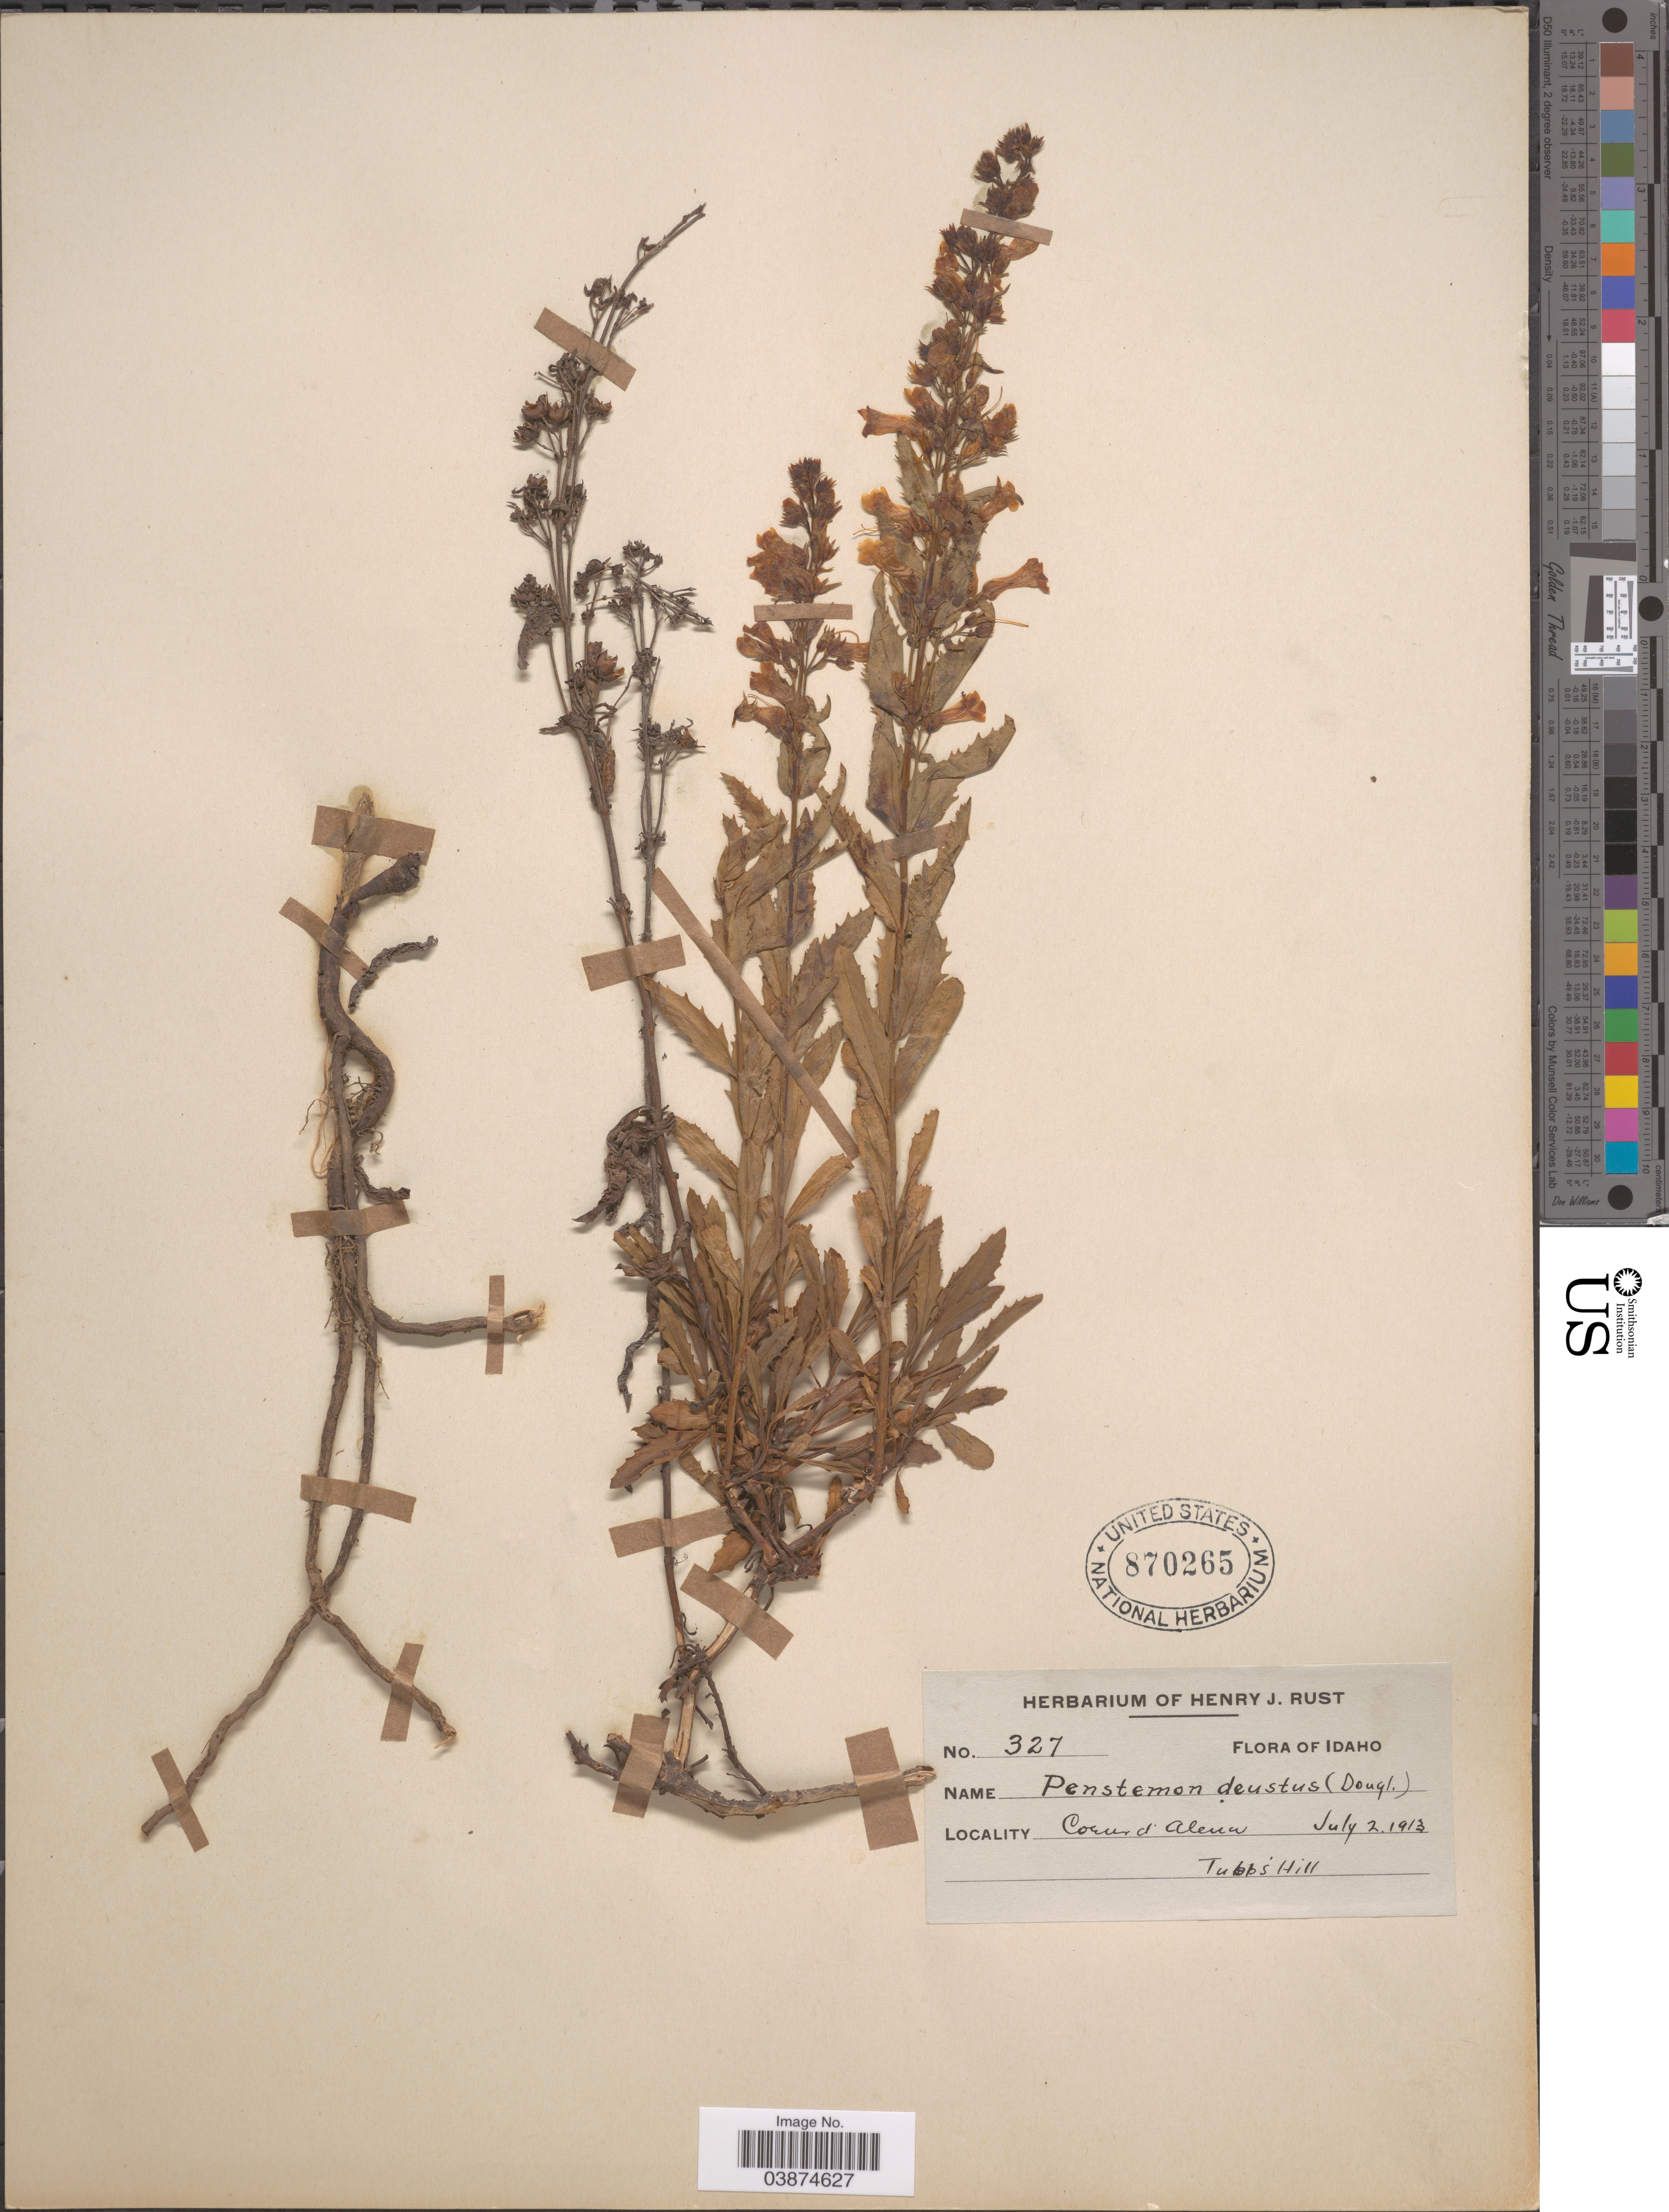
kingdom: Plantae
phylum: Tracheophyta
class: Magnoliopsida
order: Lamiales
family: Plantaginaceae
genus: Penstemon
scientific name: Penstemon deustus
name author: Douglas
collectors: ex herb. Henry J. Rust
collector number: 327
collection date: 1913-07-02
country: United States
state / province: Idaho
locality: Coeur d'Alene. Tubb's Hill.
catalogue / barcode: US 870265